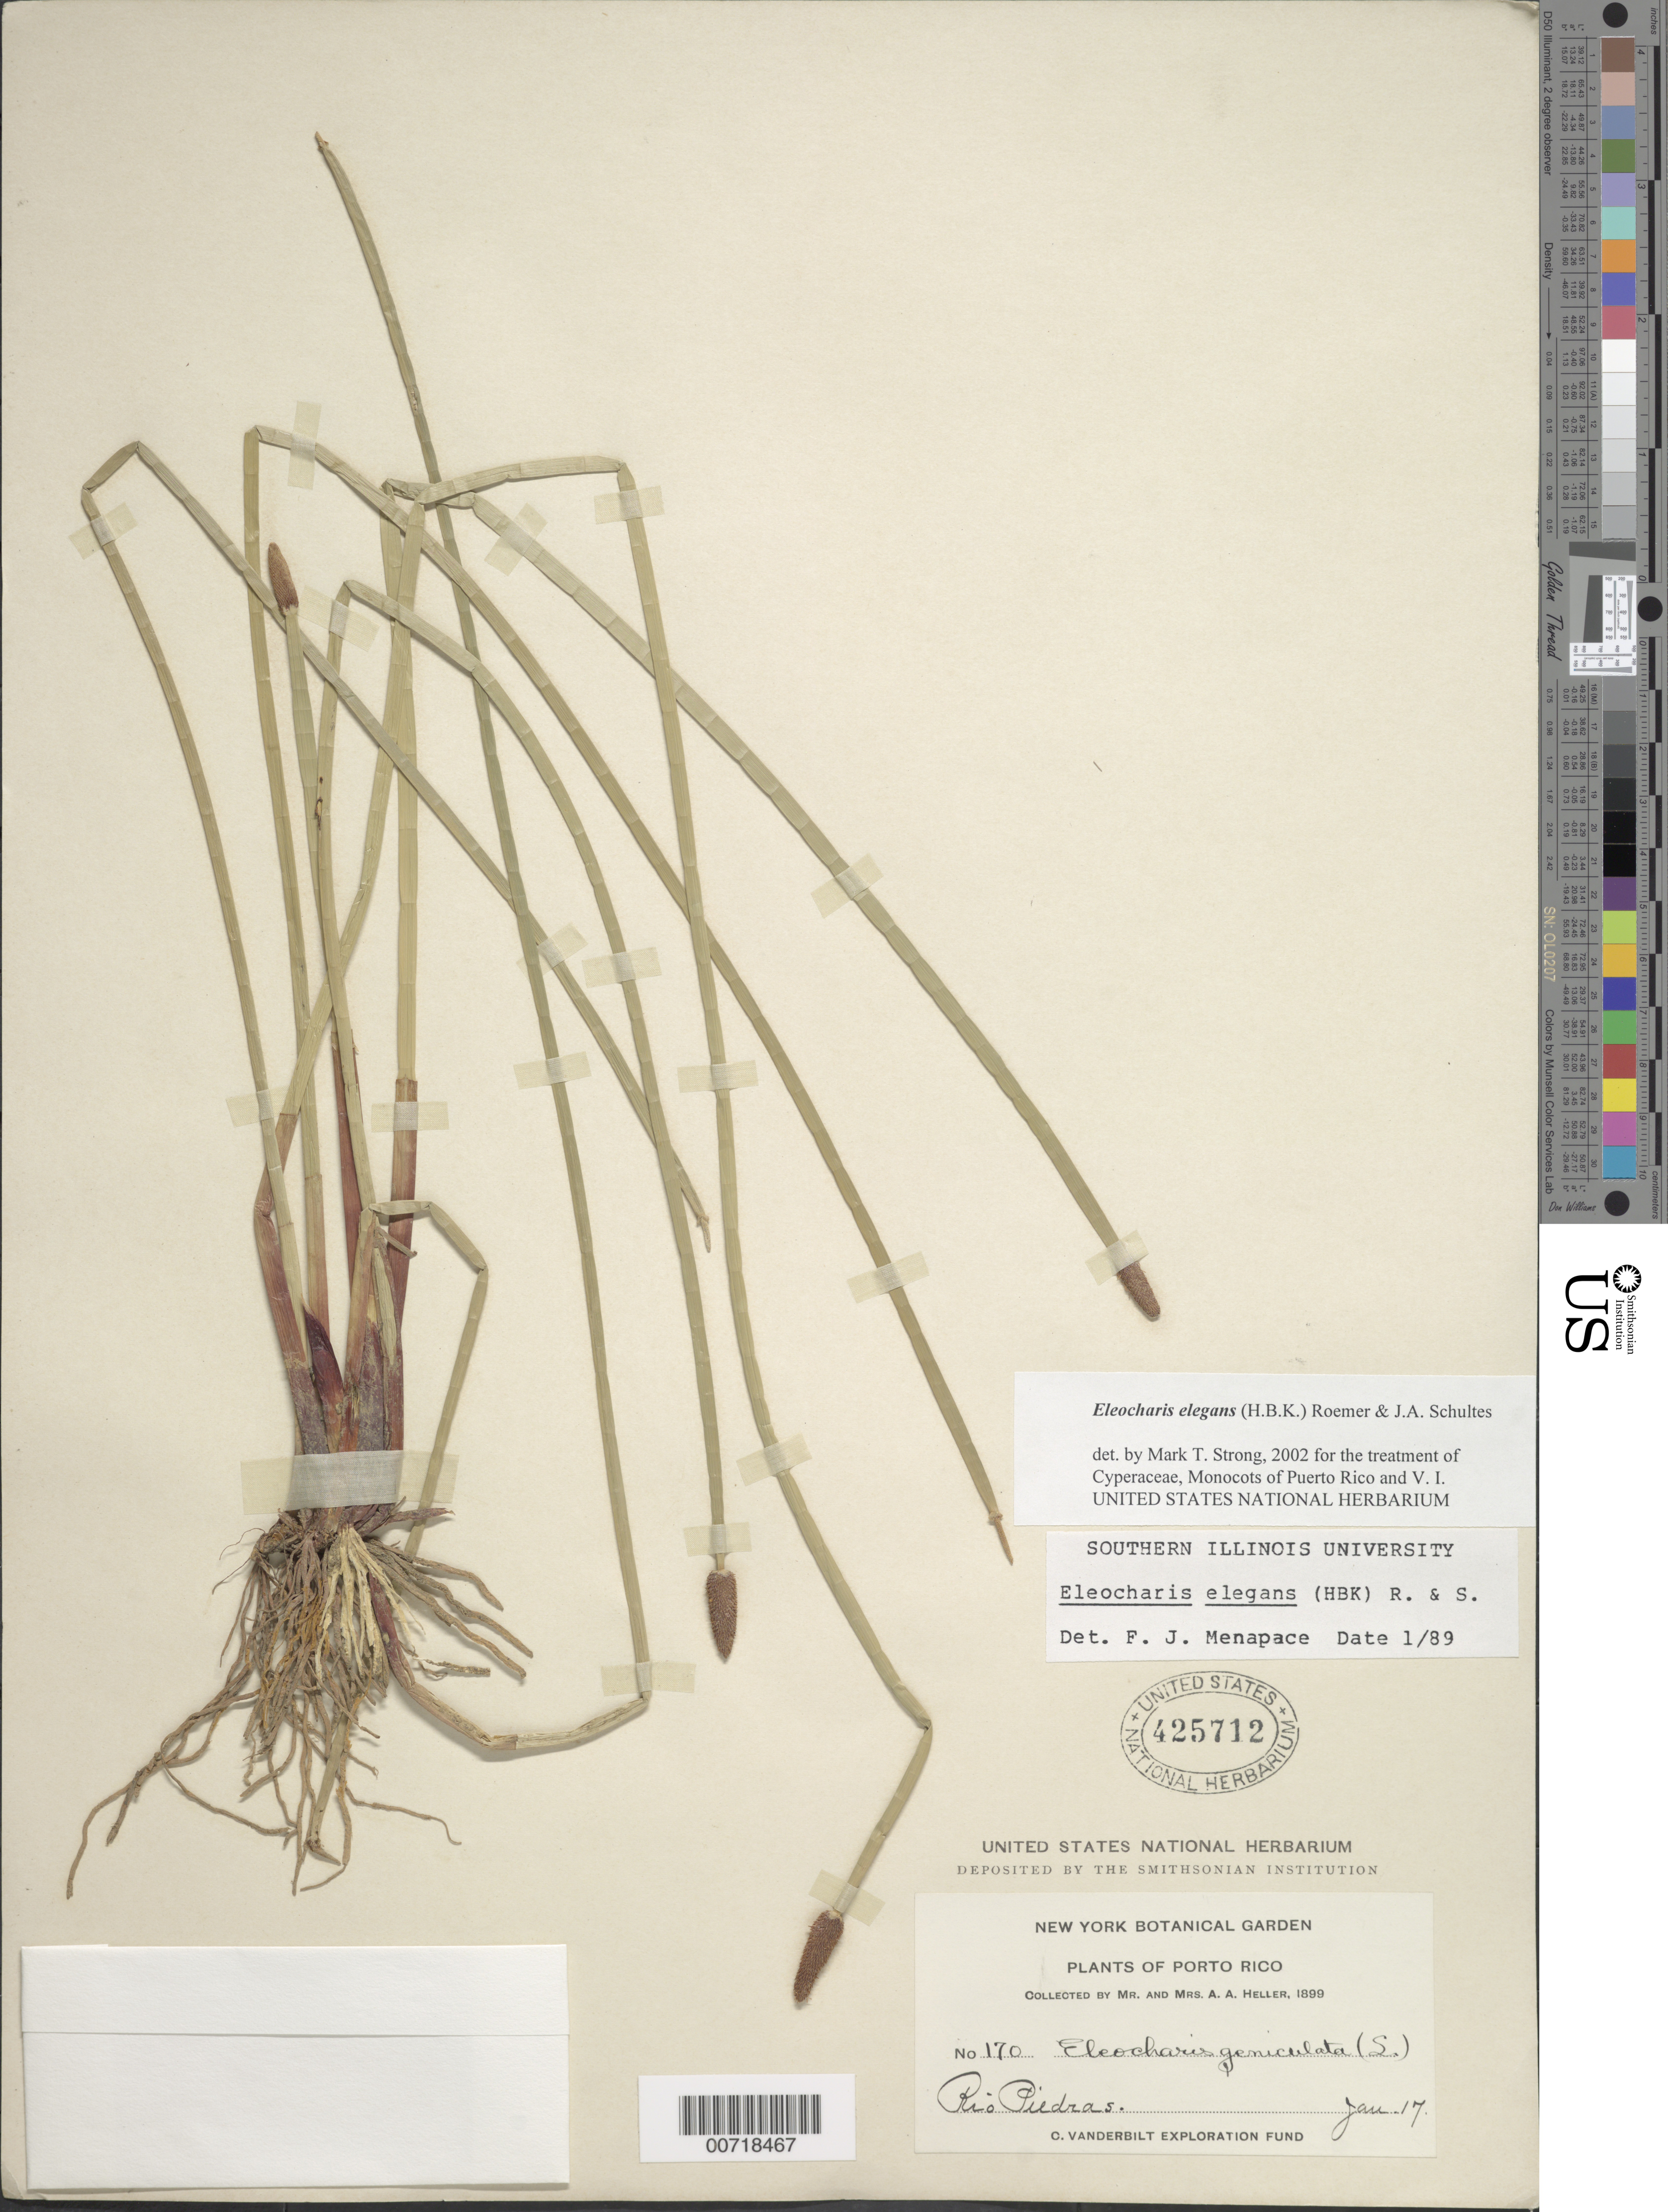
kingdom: Plantae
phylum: Tracheophyta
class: Liliopsida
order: Poales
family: Cyperaceae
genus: Eleocharis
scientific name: Eleocharis elegans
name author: (Kunth) Roem. & Schult.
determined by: Strong, M. T., (US), Smithsonian Institution - National Museum of Natural History (UNITED STATES)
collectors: A. A. Heller & E. G. Heller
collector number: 170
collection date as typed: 17 Jan 1899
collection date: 1899-01-17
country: Puerto Rico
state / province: San Juan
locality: Rio Piedras.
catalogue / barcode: US 425712